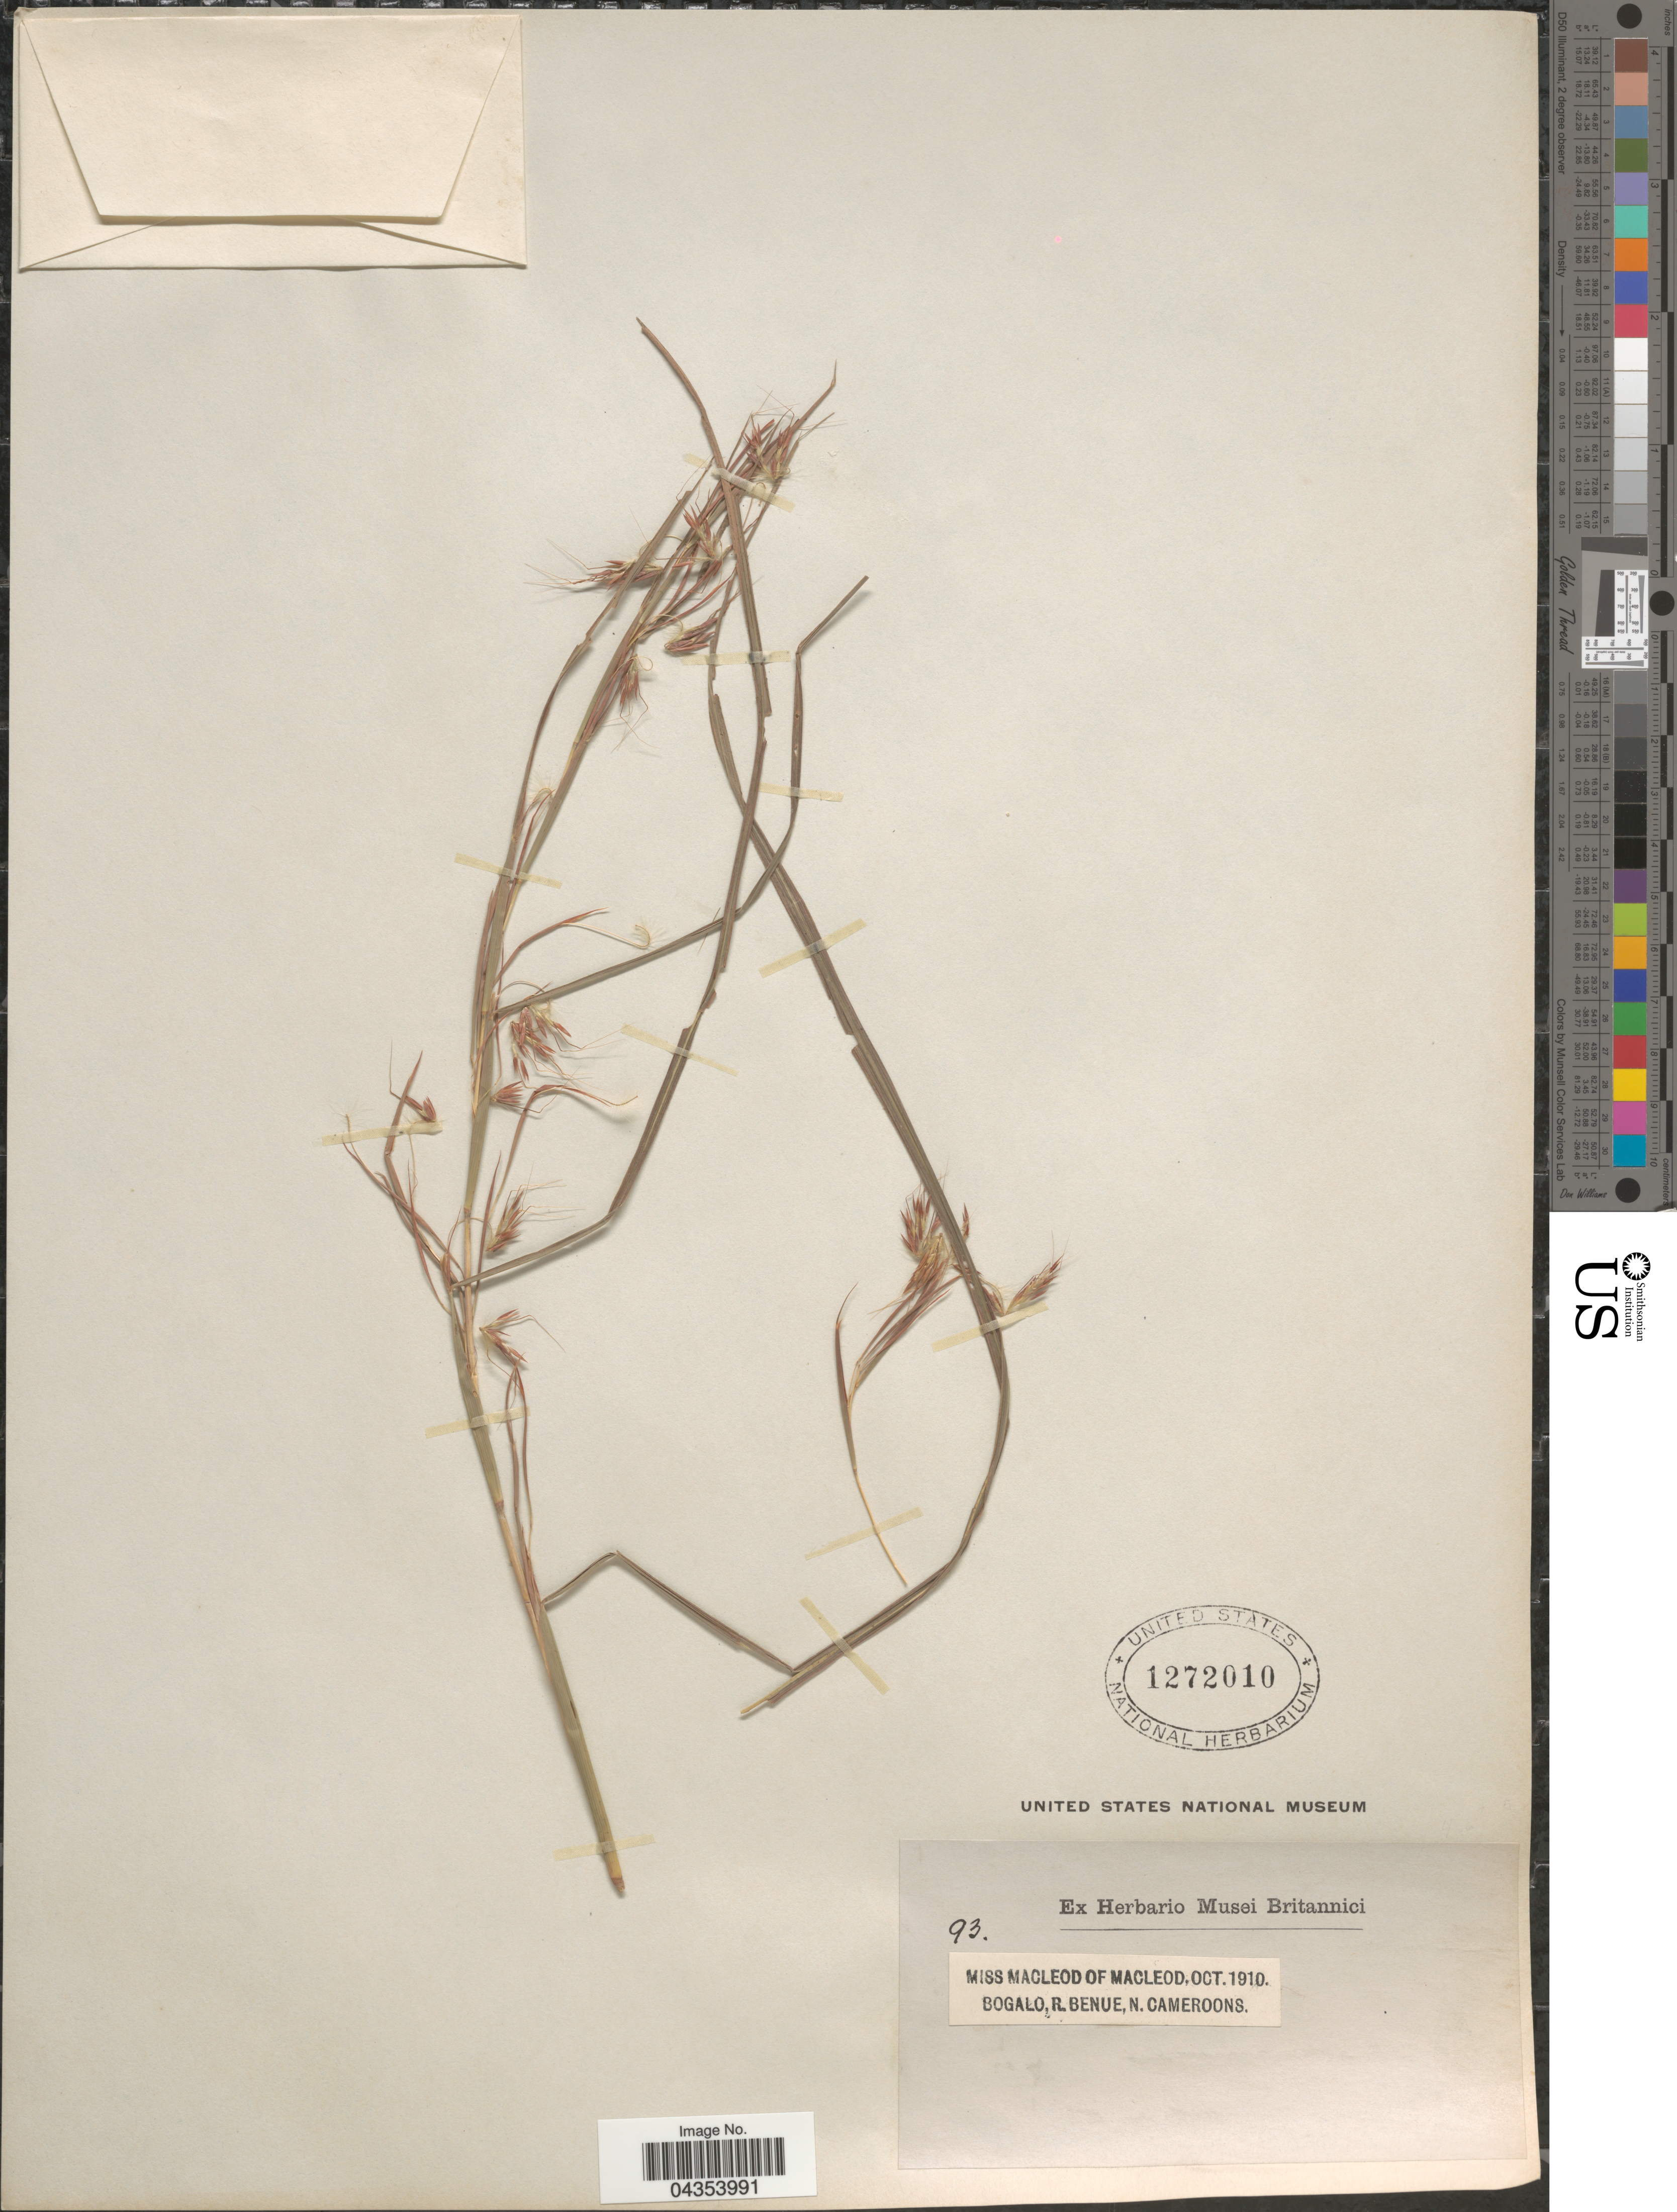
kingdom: Plantae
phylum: Tracheophyta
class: Liliopsida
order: Poales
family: Poaceae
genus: Hyparrhenia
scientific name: Hyparrhenia sp.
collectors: Miss Macleod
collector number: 93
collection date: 1910-10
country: Cameroon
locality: Bogalo, R. Benue, N. Cameroons.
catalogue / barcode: US 1272010